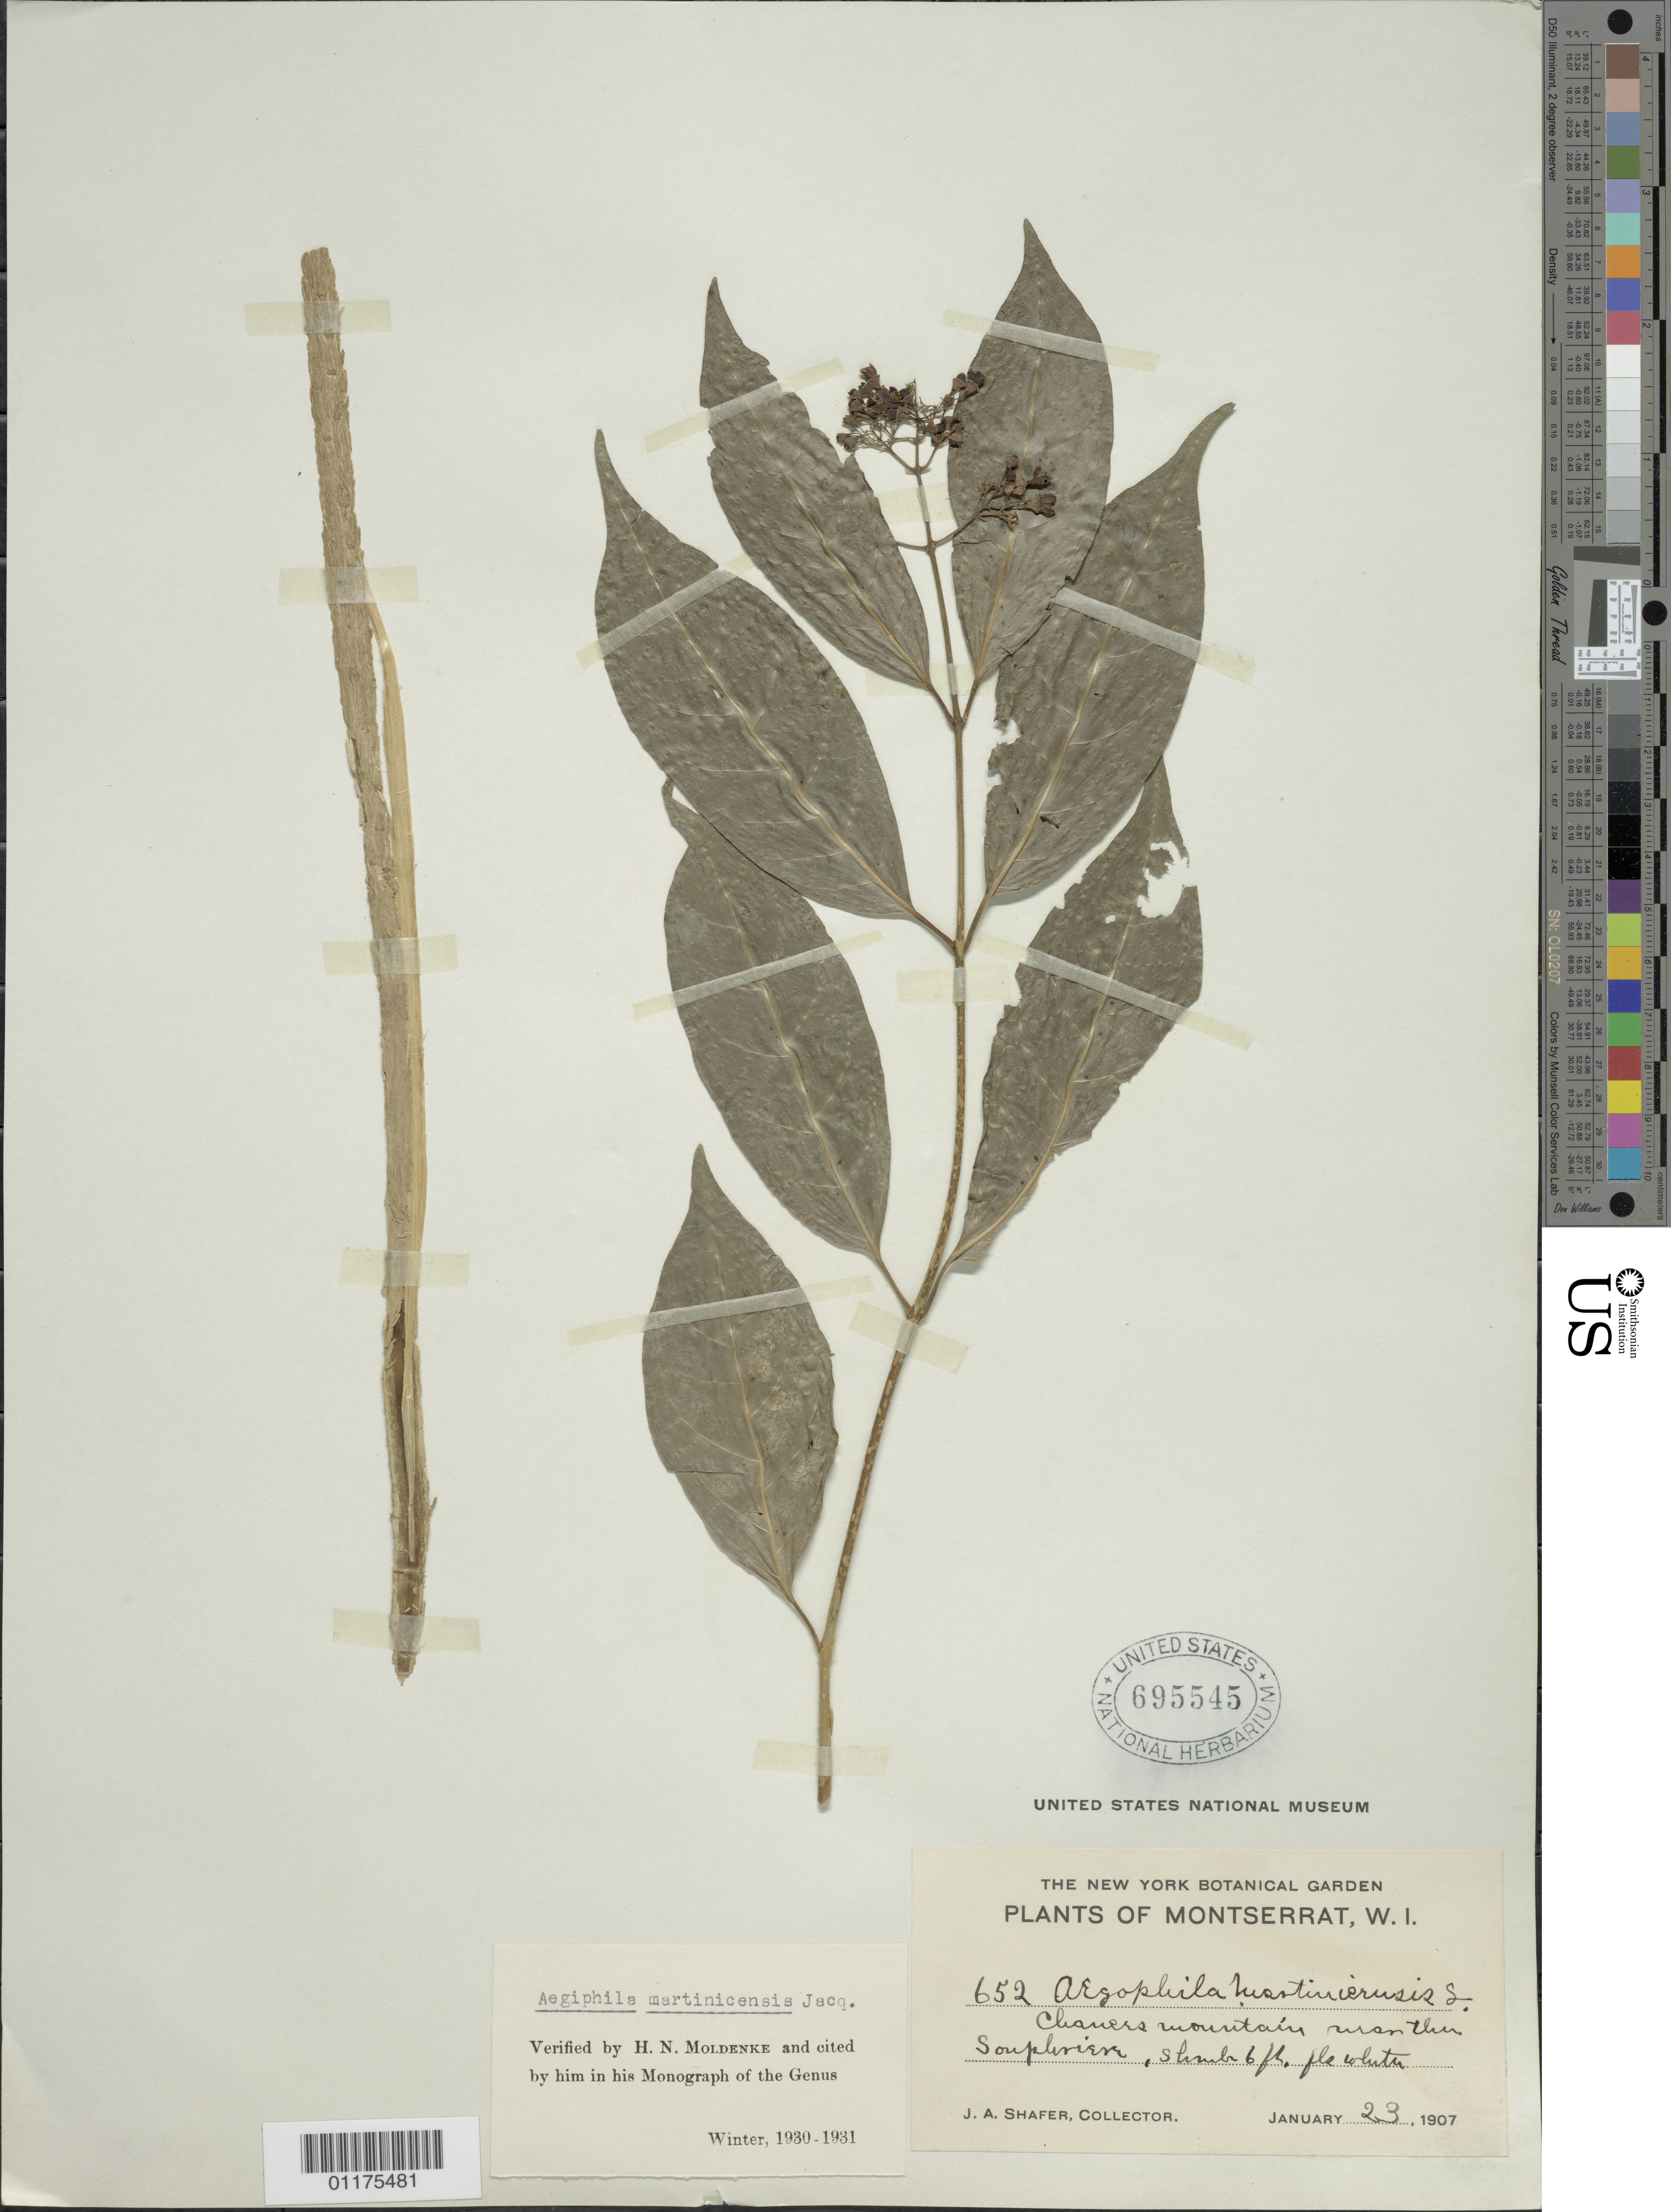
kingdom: Plantae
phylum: Tracheophyta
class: Magnoliopsida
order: Lamiales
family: Lamiaceae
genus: Aegiphila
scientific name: Aegiphila martinicensis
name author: Jacq.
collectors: J. A. Shafer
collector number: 652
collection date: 1907-01-23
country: Montserrat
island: Montserrat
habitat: Mountains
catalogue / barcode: US 695545